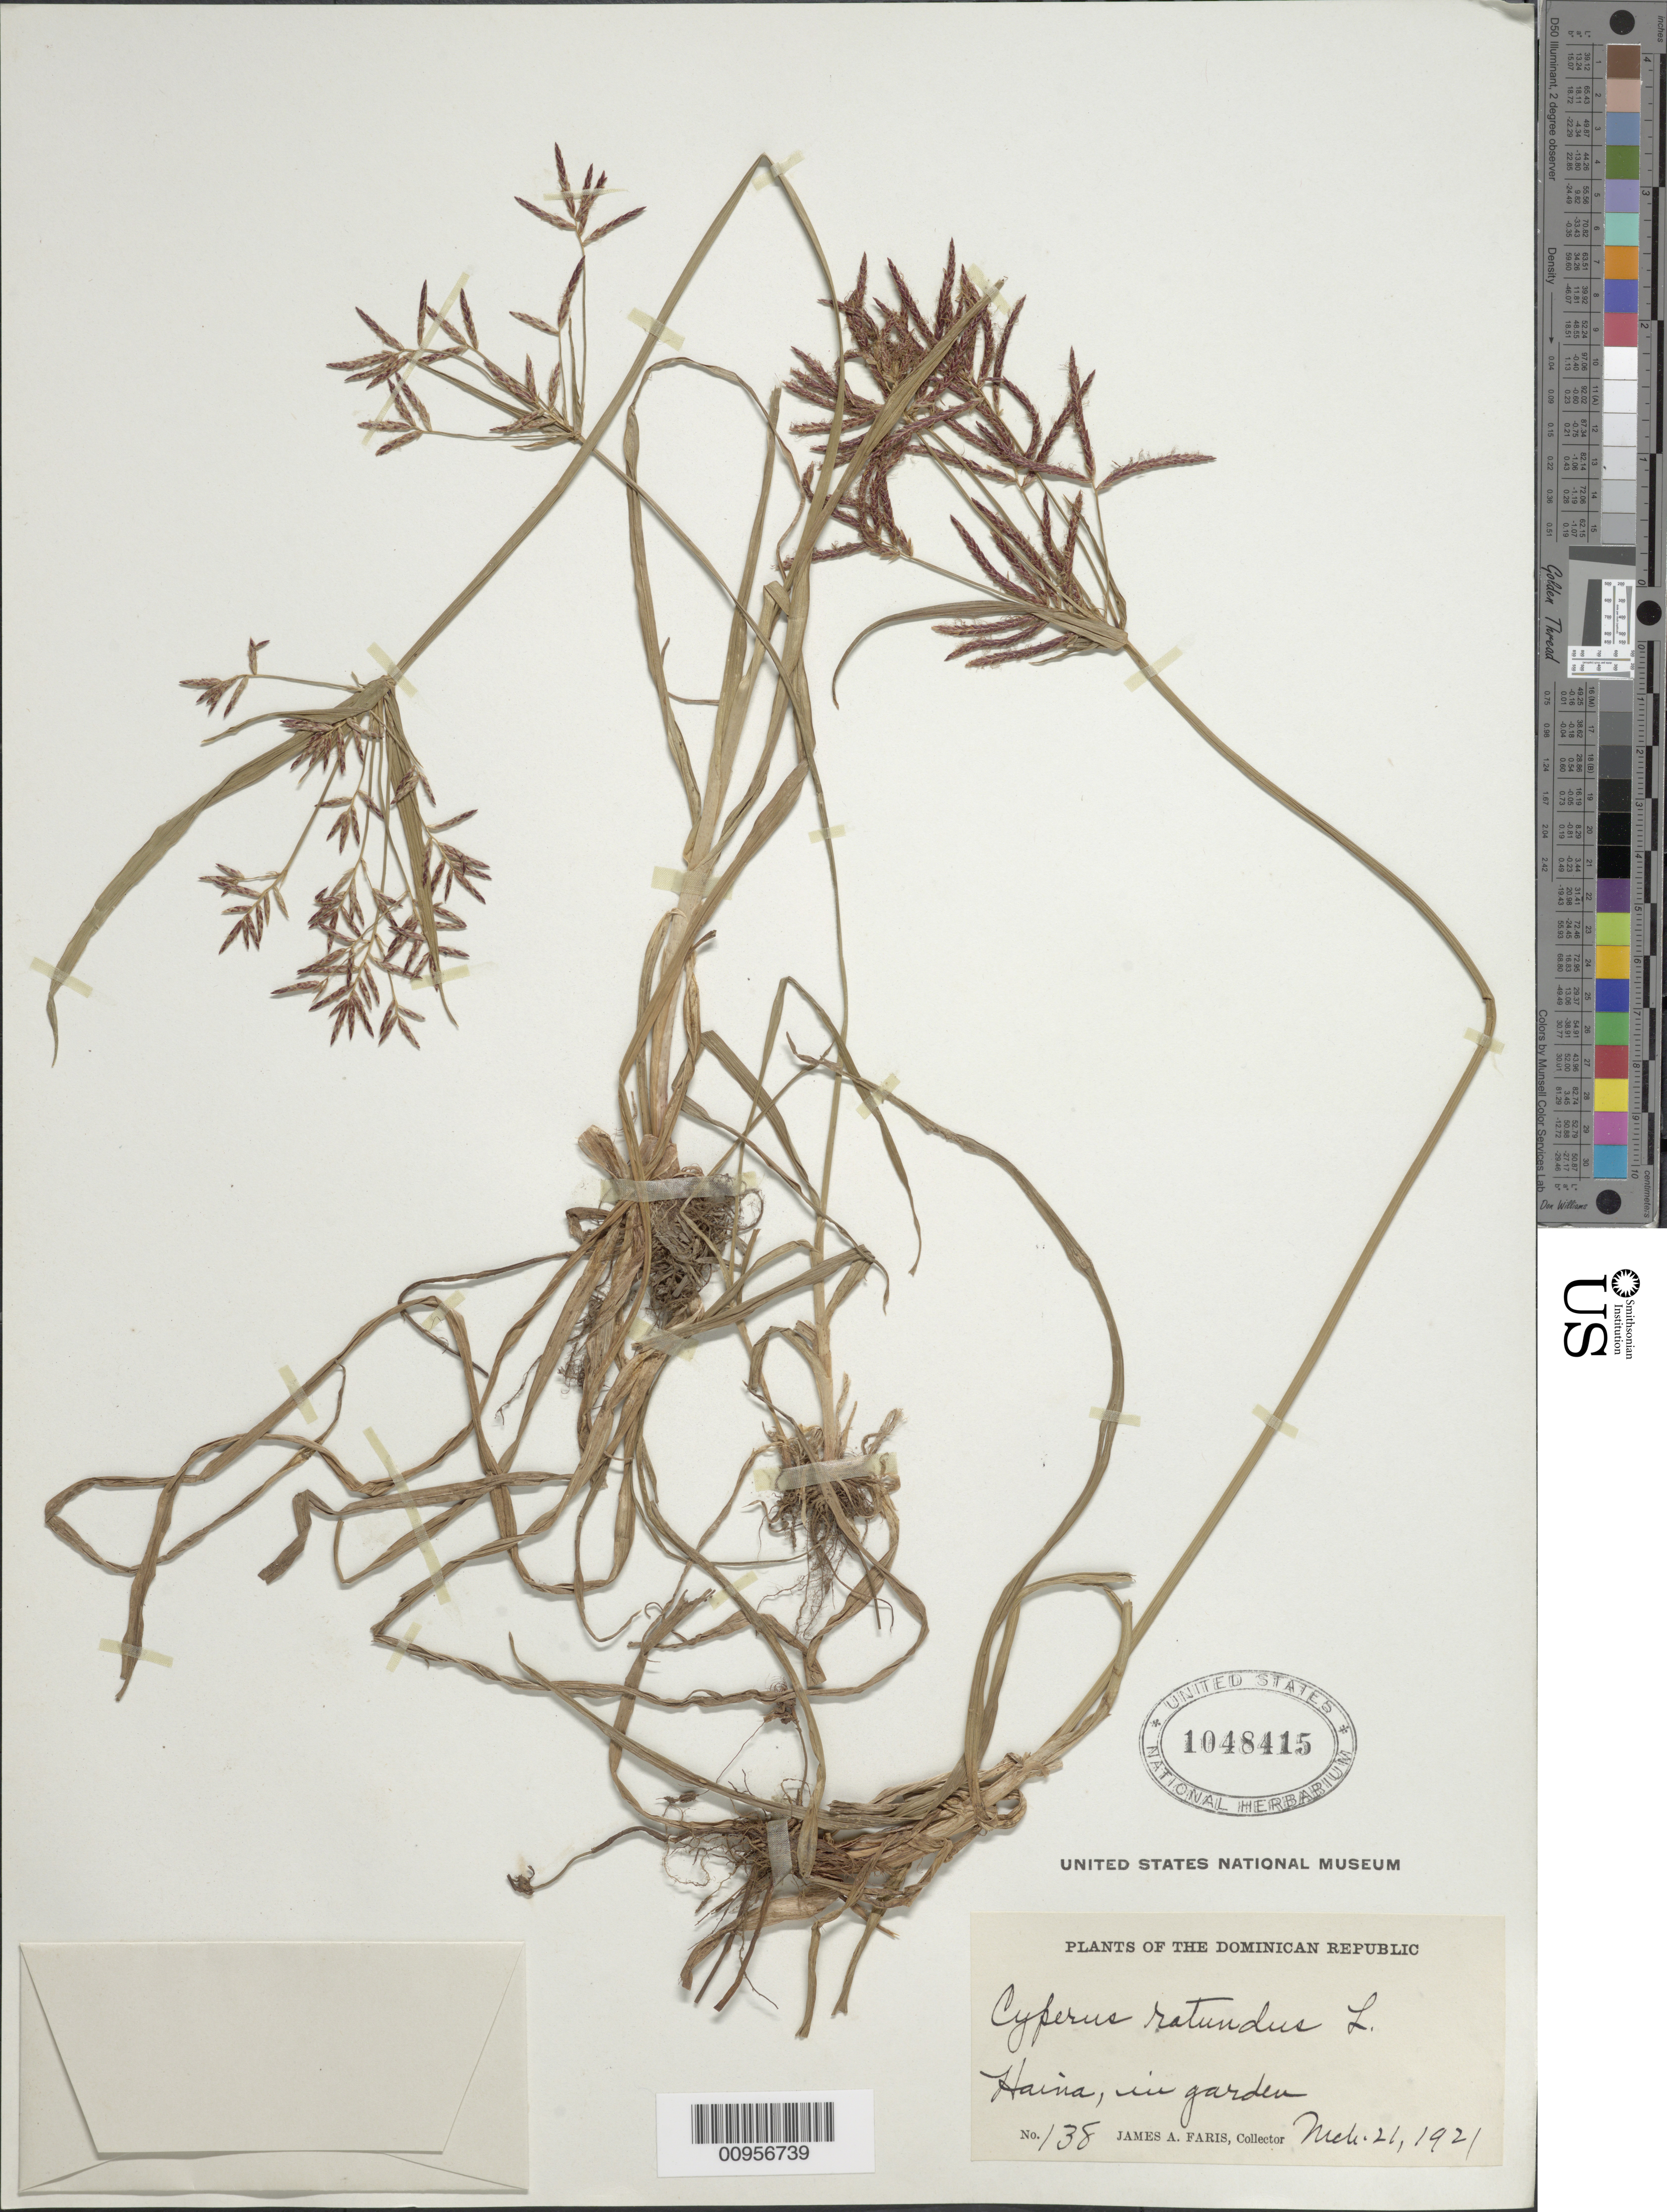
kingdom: Plantae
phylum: Tracheophyta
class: Liliopsida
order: Poales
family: Cyperaceae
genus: Cyperus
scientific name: Cyperus rotundus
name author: L.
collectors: J. Faris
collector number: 138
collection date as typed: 21 Nov 1921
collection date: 1921-11-21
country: Dominican Republic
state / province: San Cristóbal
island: Hispaniola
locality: Haina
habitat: In garden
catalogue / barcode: US 1048415